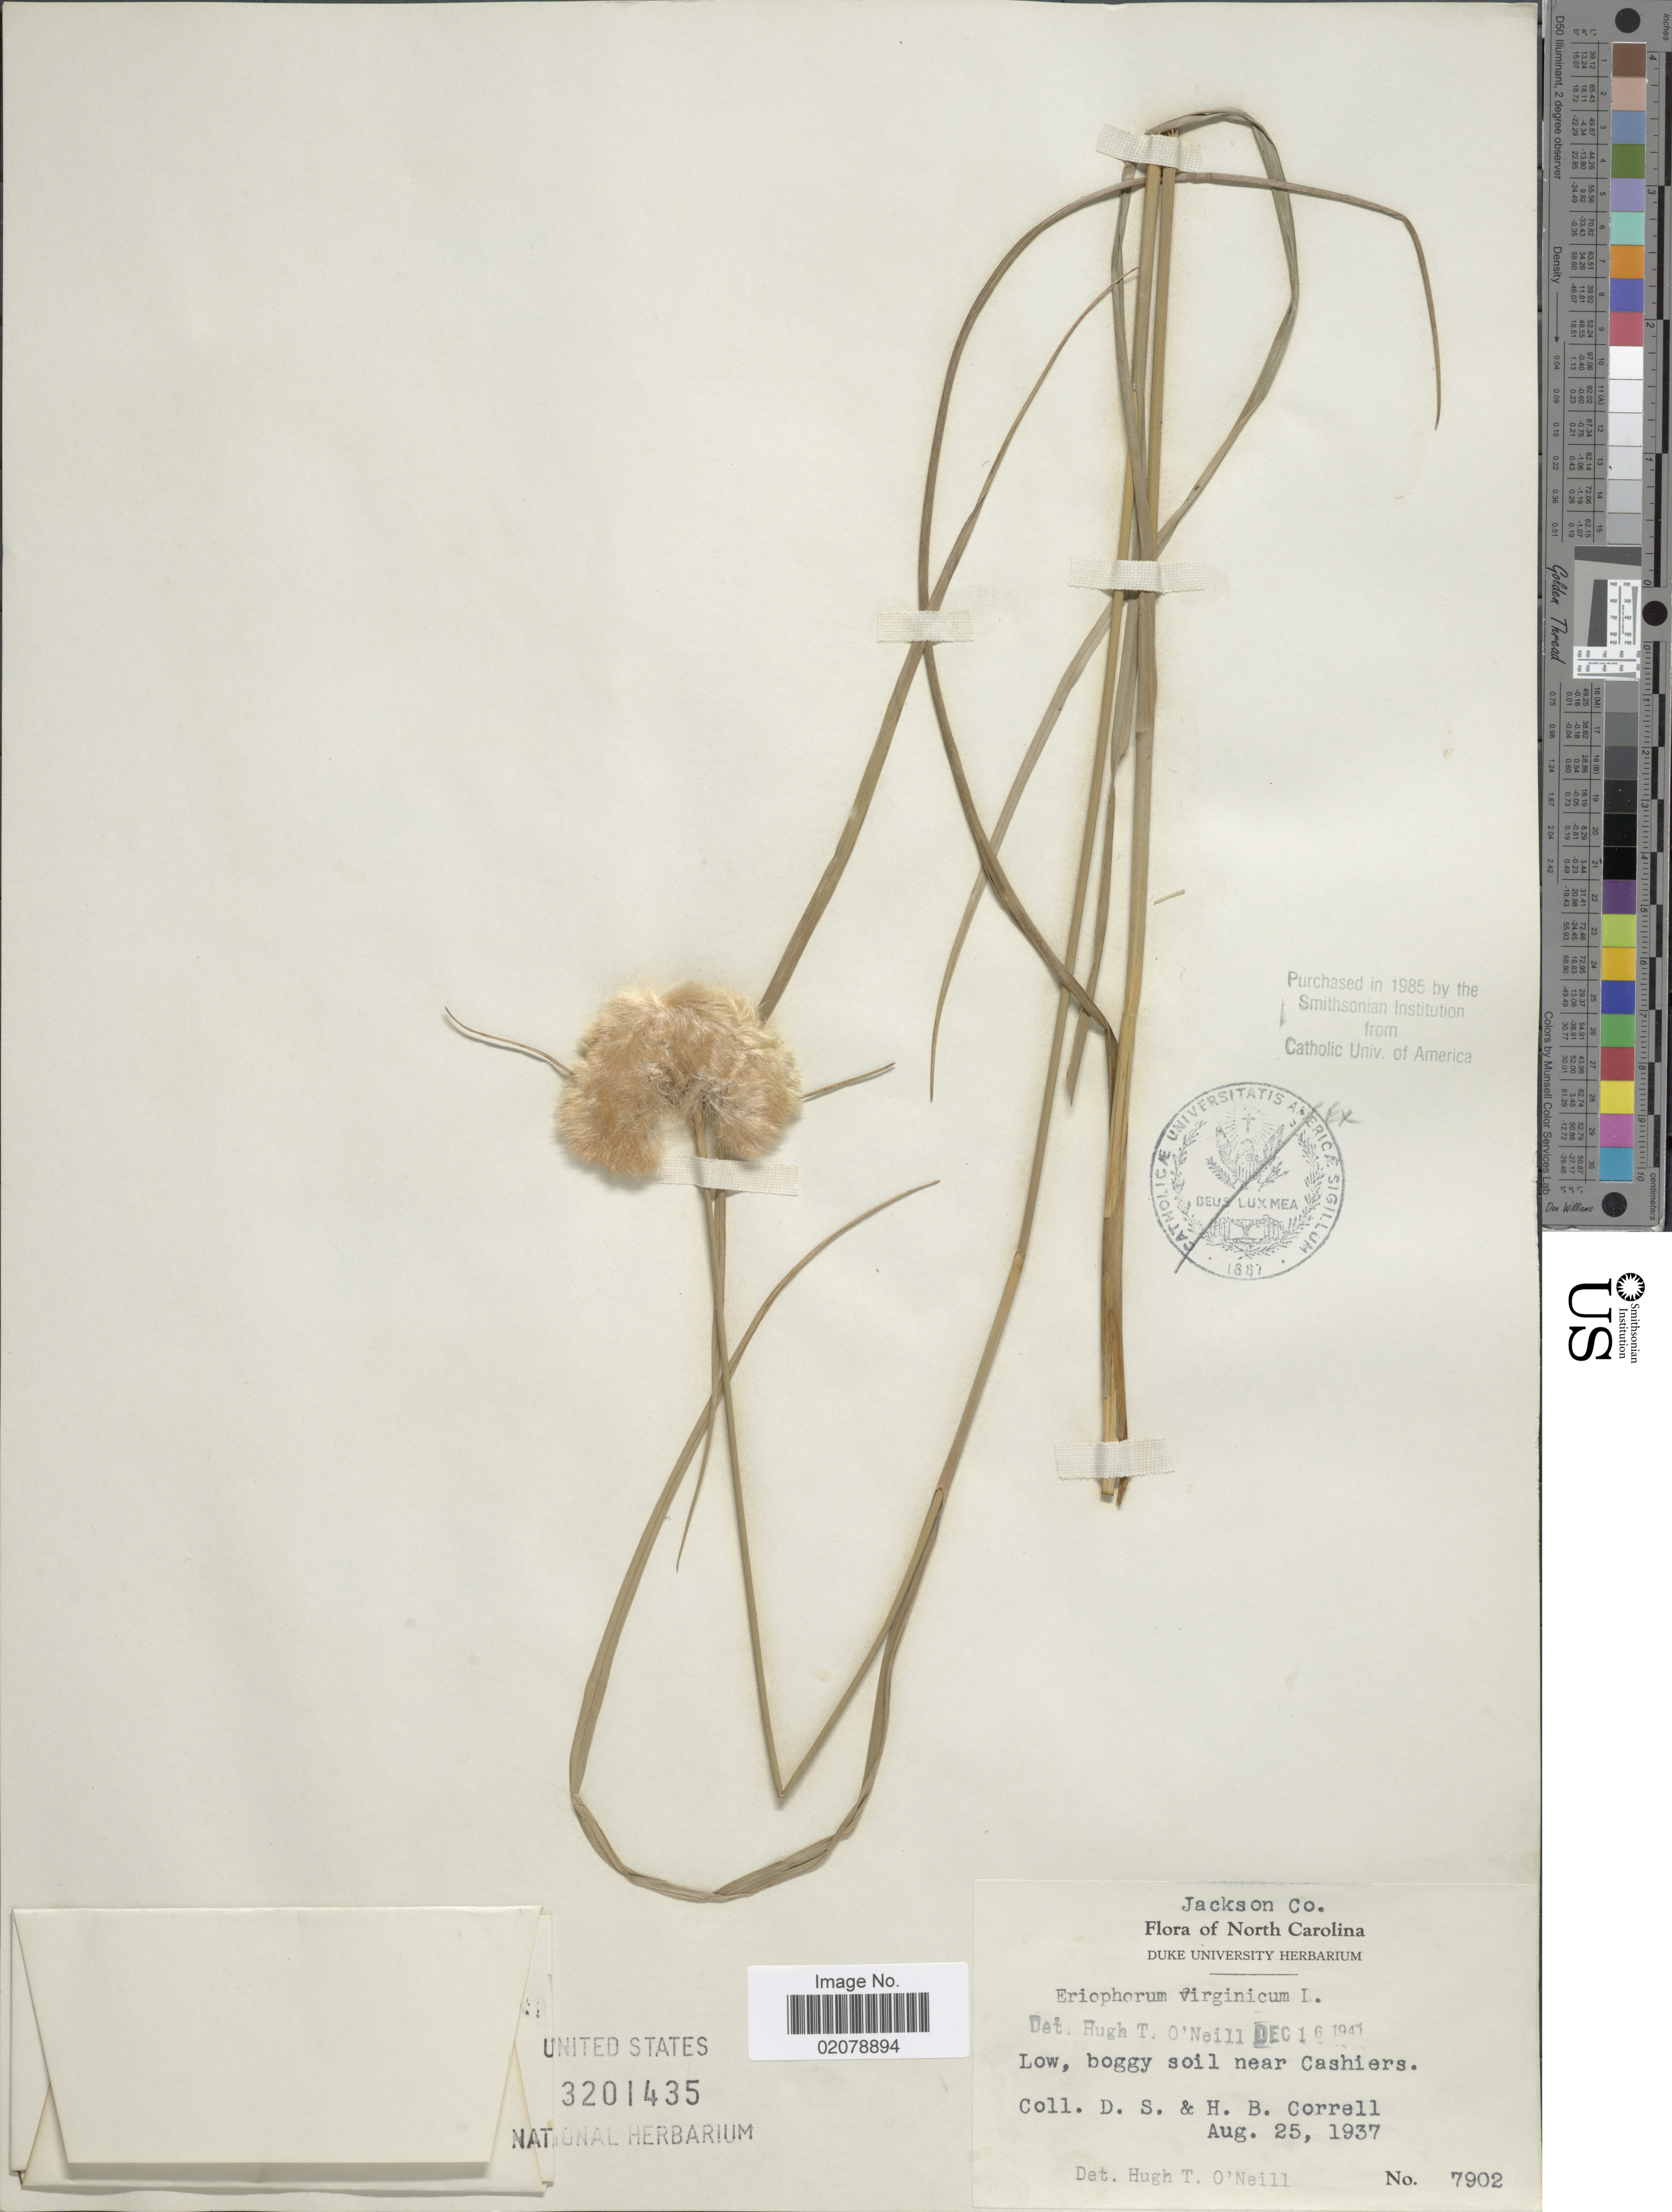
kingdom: Plantae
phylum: Tracheophyta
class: Liliopsida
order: Poales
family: Cyperaceae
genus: Eriophorum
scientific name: Eriophorum virginicum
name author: L.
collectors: D. S. Correll & H. Correll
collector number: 7902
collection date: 1937-08-25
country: United States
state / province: North Carolina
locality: Jackson Co. near Cashiers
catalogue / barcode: US 3201435